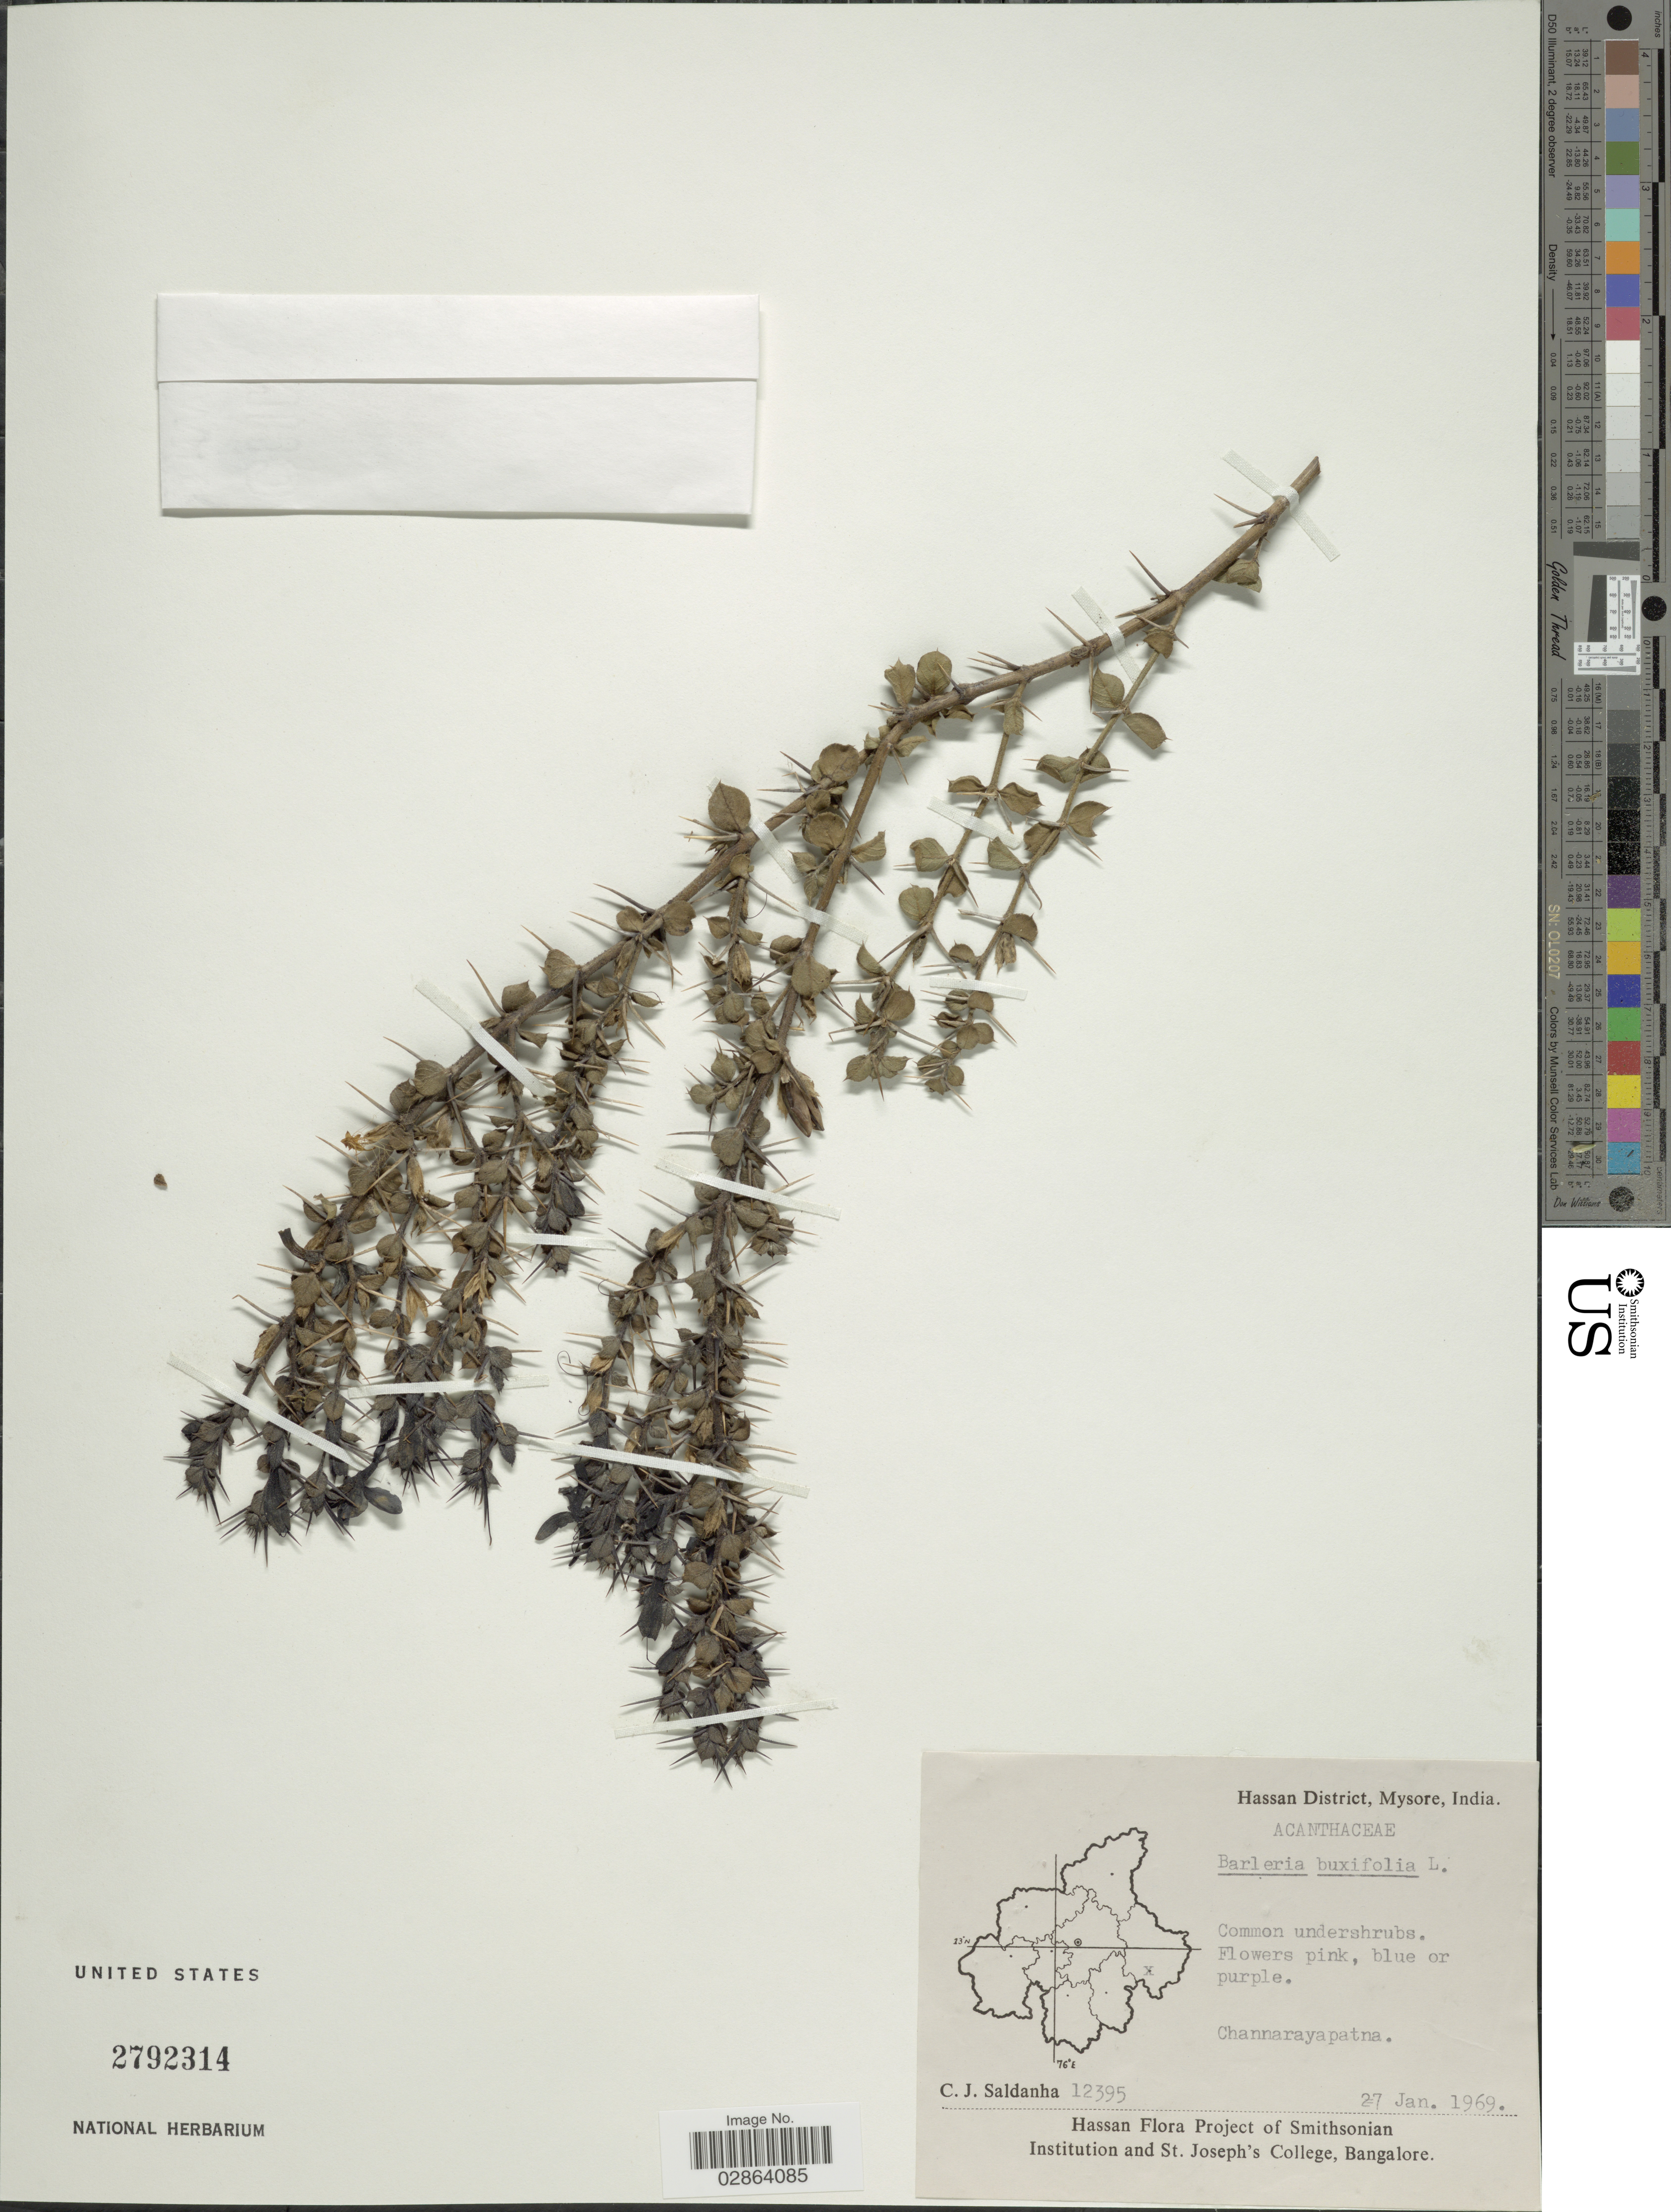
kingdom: Plantae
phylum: Tracheophyta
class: Magnoliopsida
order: Lamiales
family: Acanthaceae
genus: Barleria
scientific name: Barleria buxifolia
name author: L.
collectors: C. J. Saldanha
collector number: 12395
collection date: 1969-01-27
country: India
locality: Hassan District, Mysore, India, Channarayapatna.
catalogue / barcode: US 2792314